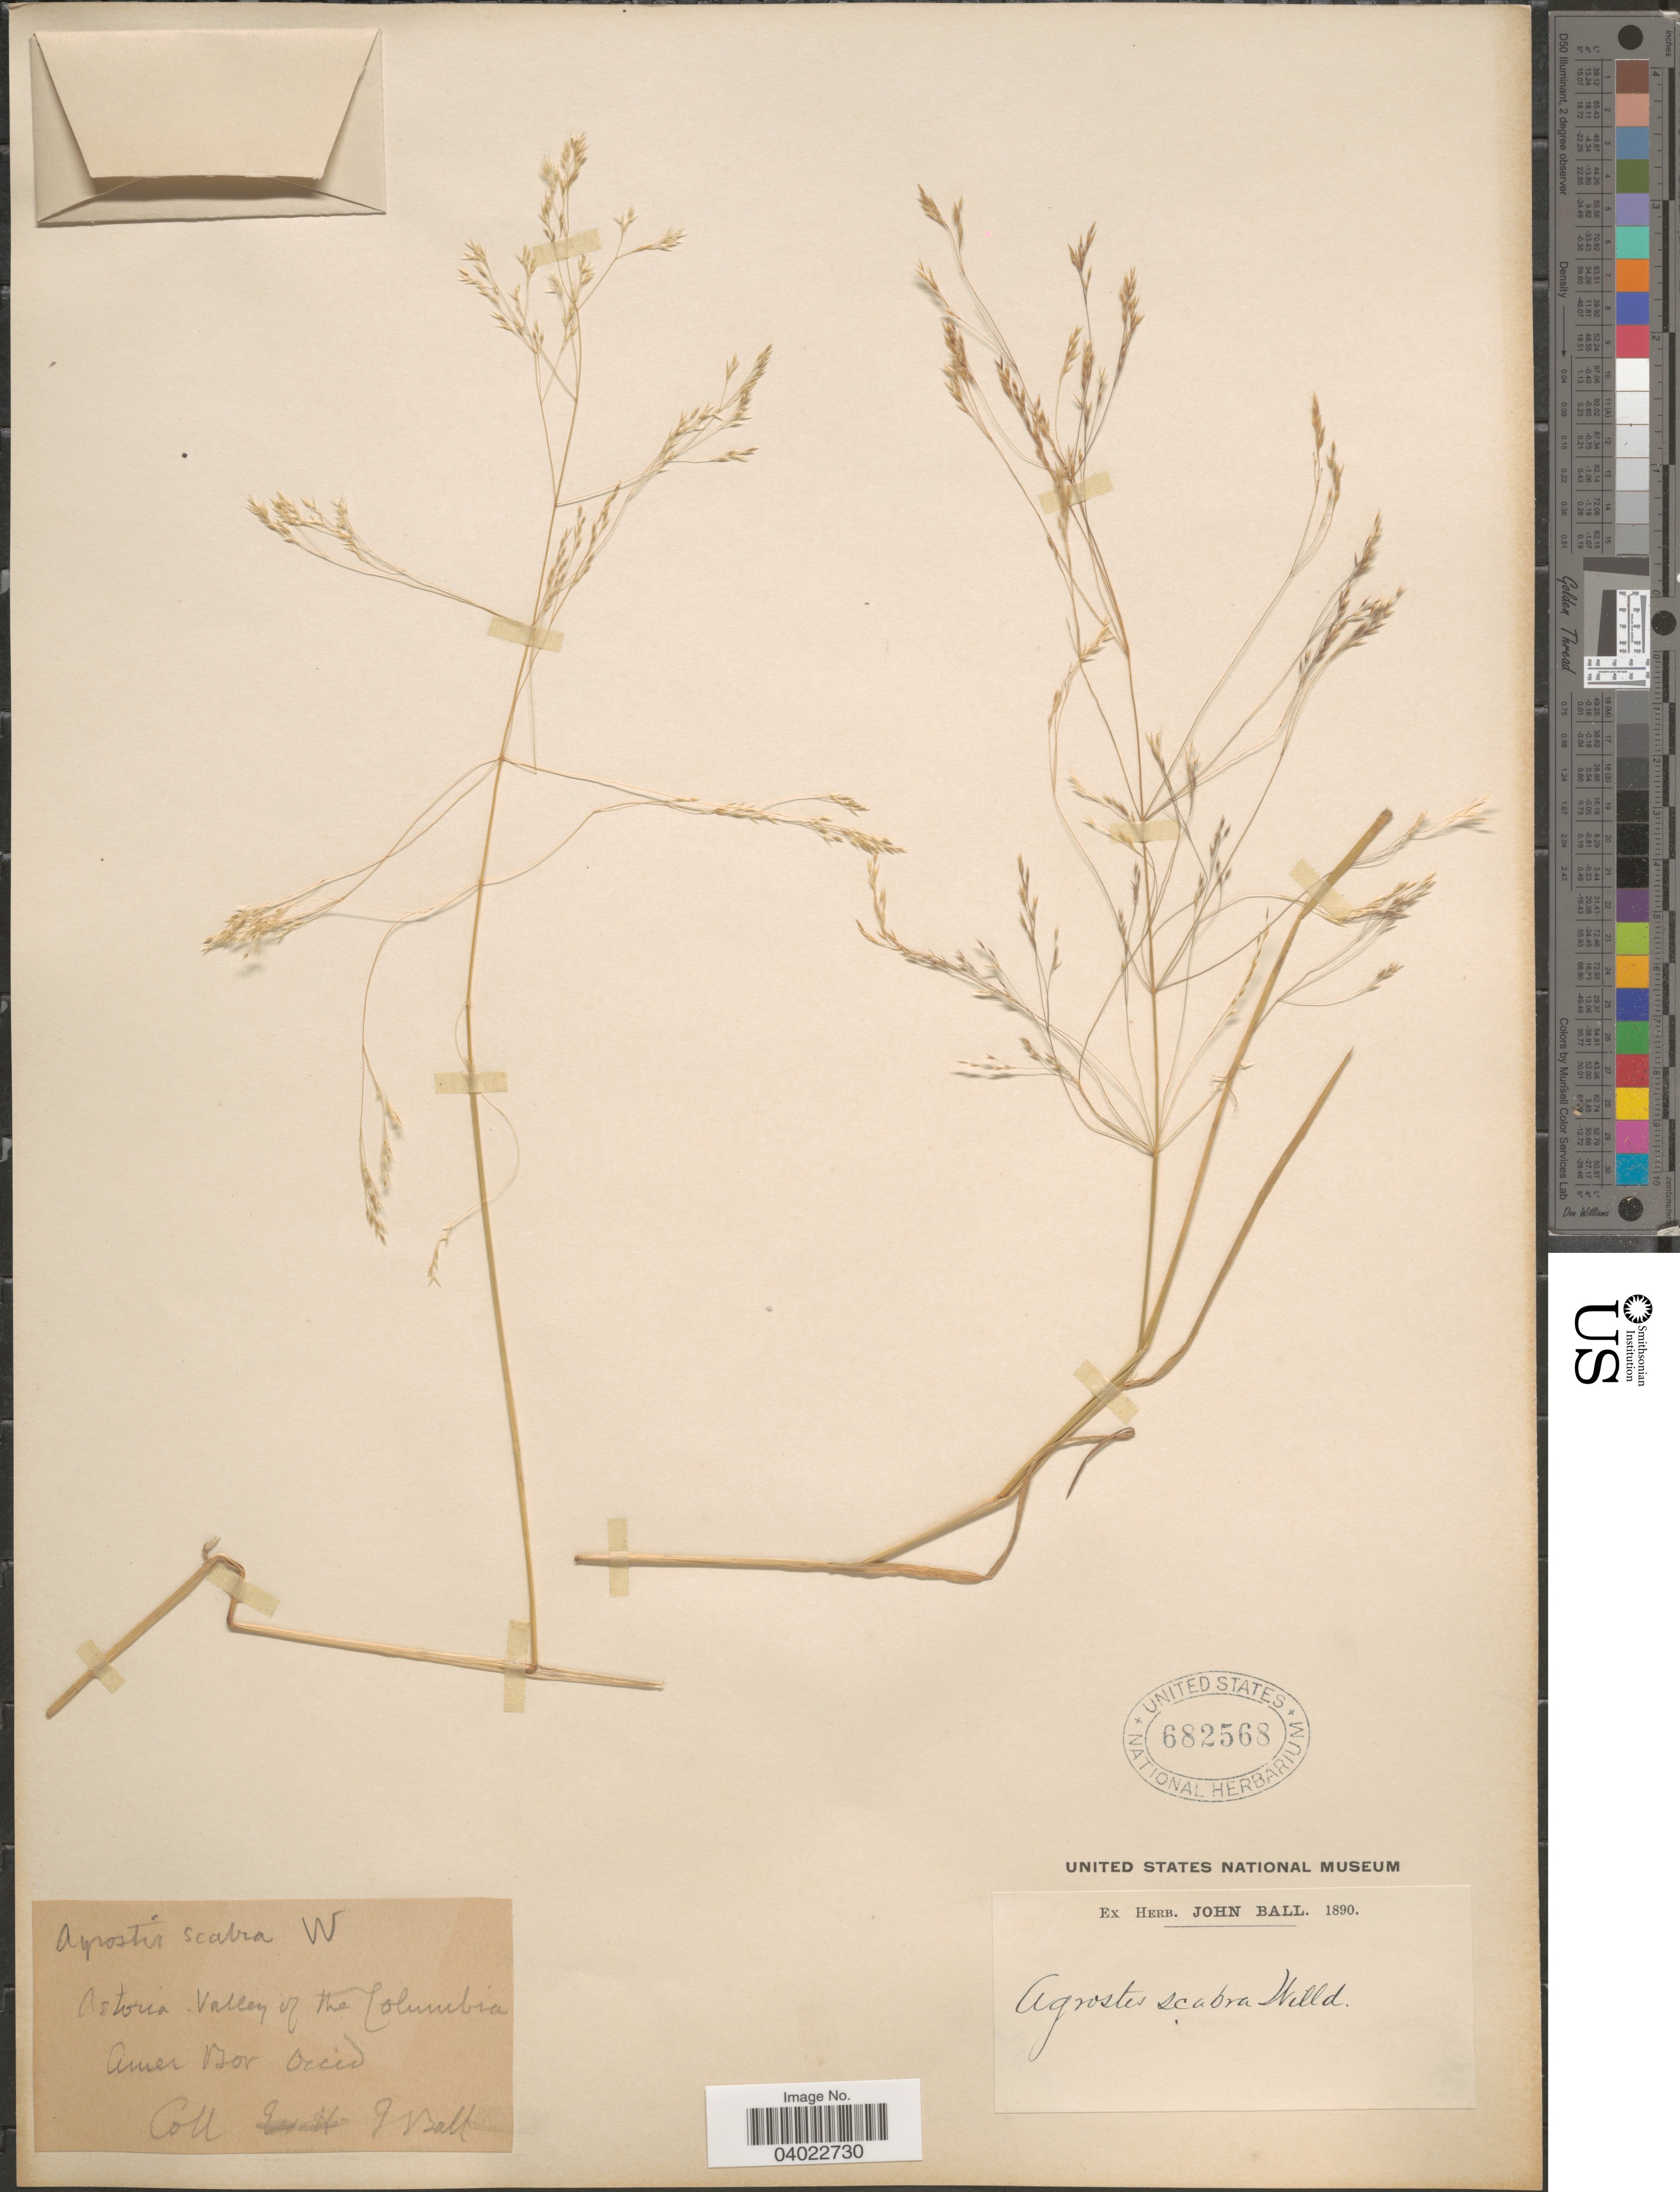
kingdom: Plantae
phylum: Tracheophyta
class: Liliopsida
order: Poales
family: Poaceae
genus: Agrostis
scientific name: Agrostis scabra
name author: Willd.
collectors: J. Ball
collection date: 1890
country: United States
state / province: Oregon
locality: Astoria. Valley of the Columbia Amer Bor Occid.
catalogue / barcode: US 682568